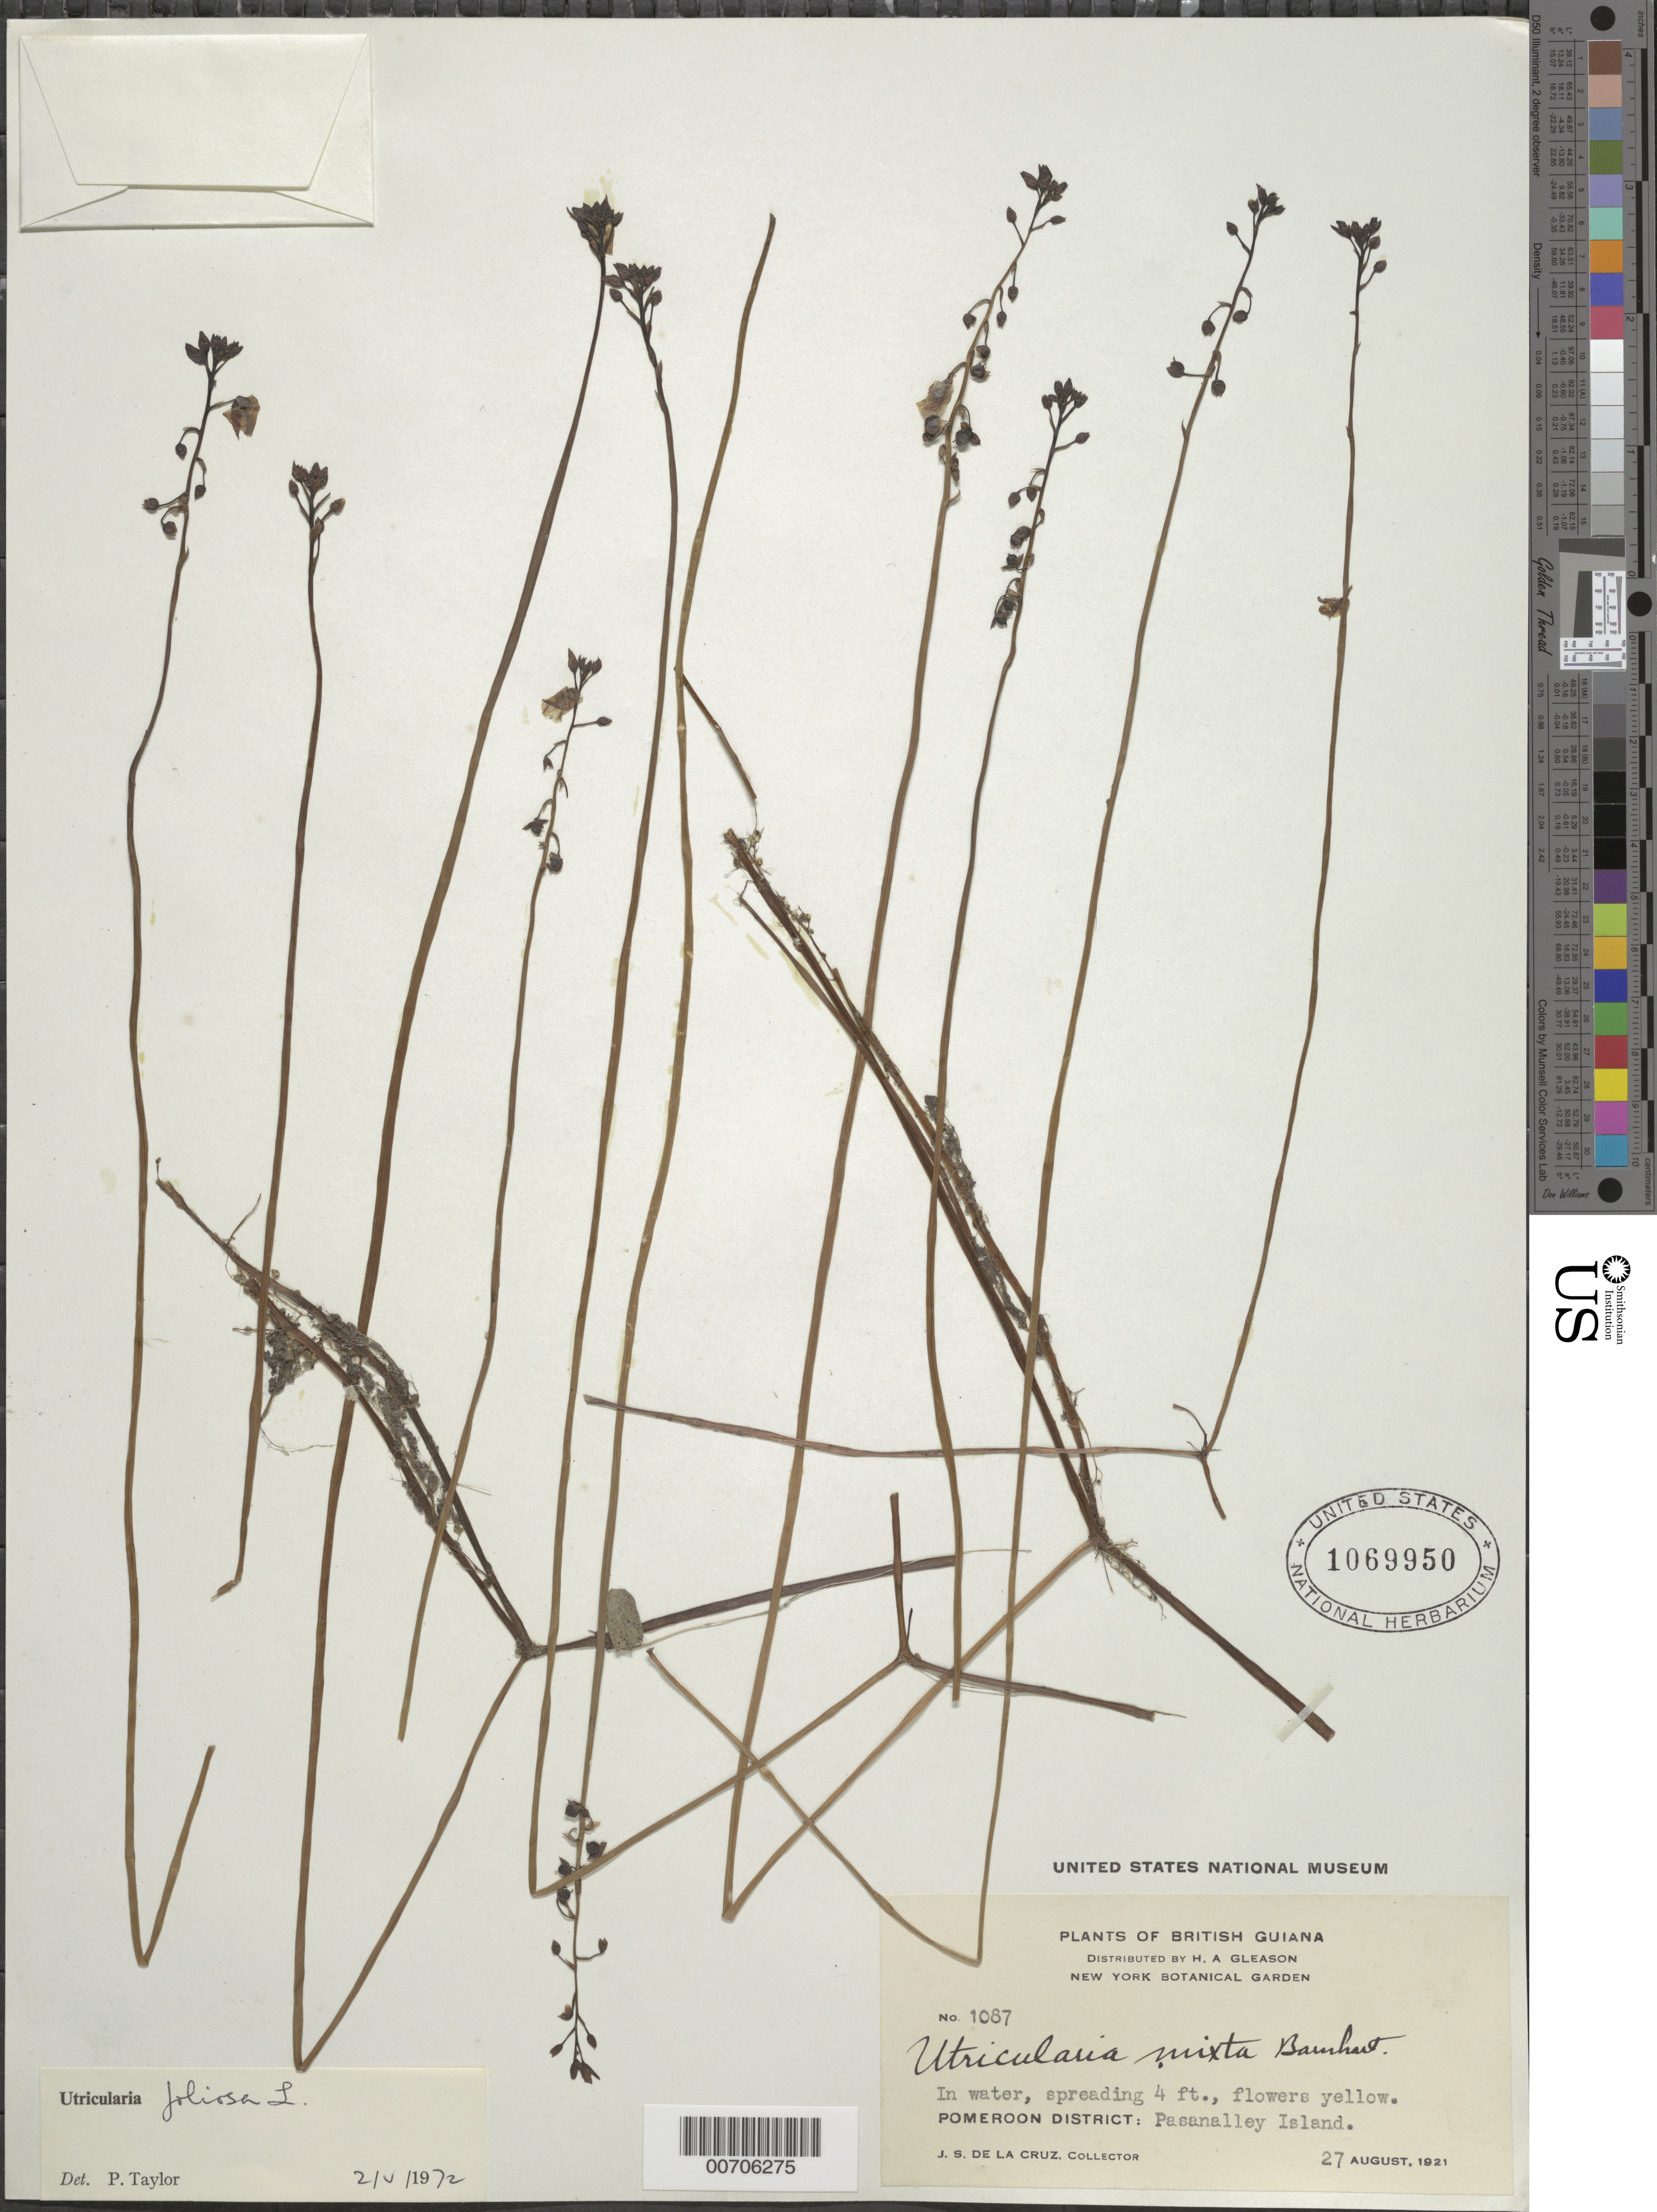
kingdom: Plantae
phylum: Tracheophyta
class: Magnoliopsida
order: Lamiales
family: Lentibulariaceae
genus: Utricularia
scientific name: Utricularia foliosa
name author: L.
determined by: Taylor, P.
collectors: J. S. de la Cruz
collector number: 1087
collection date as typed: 27-Aug-21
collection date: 1921-08-27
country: Guyana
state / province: Barima-Waini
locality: Pasanalley Island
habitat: In water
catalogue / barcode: US 1069950